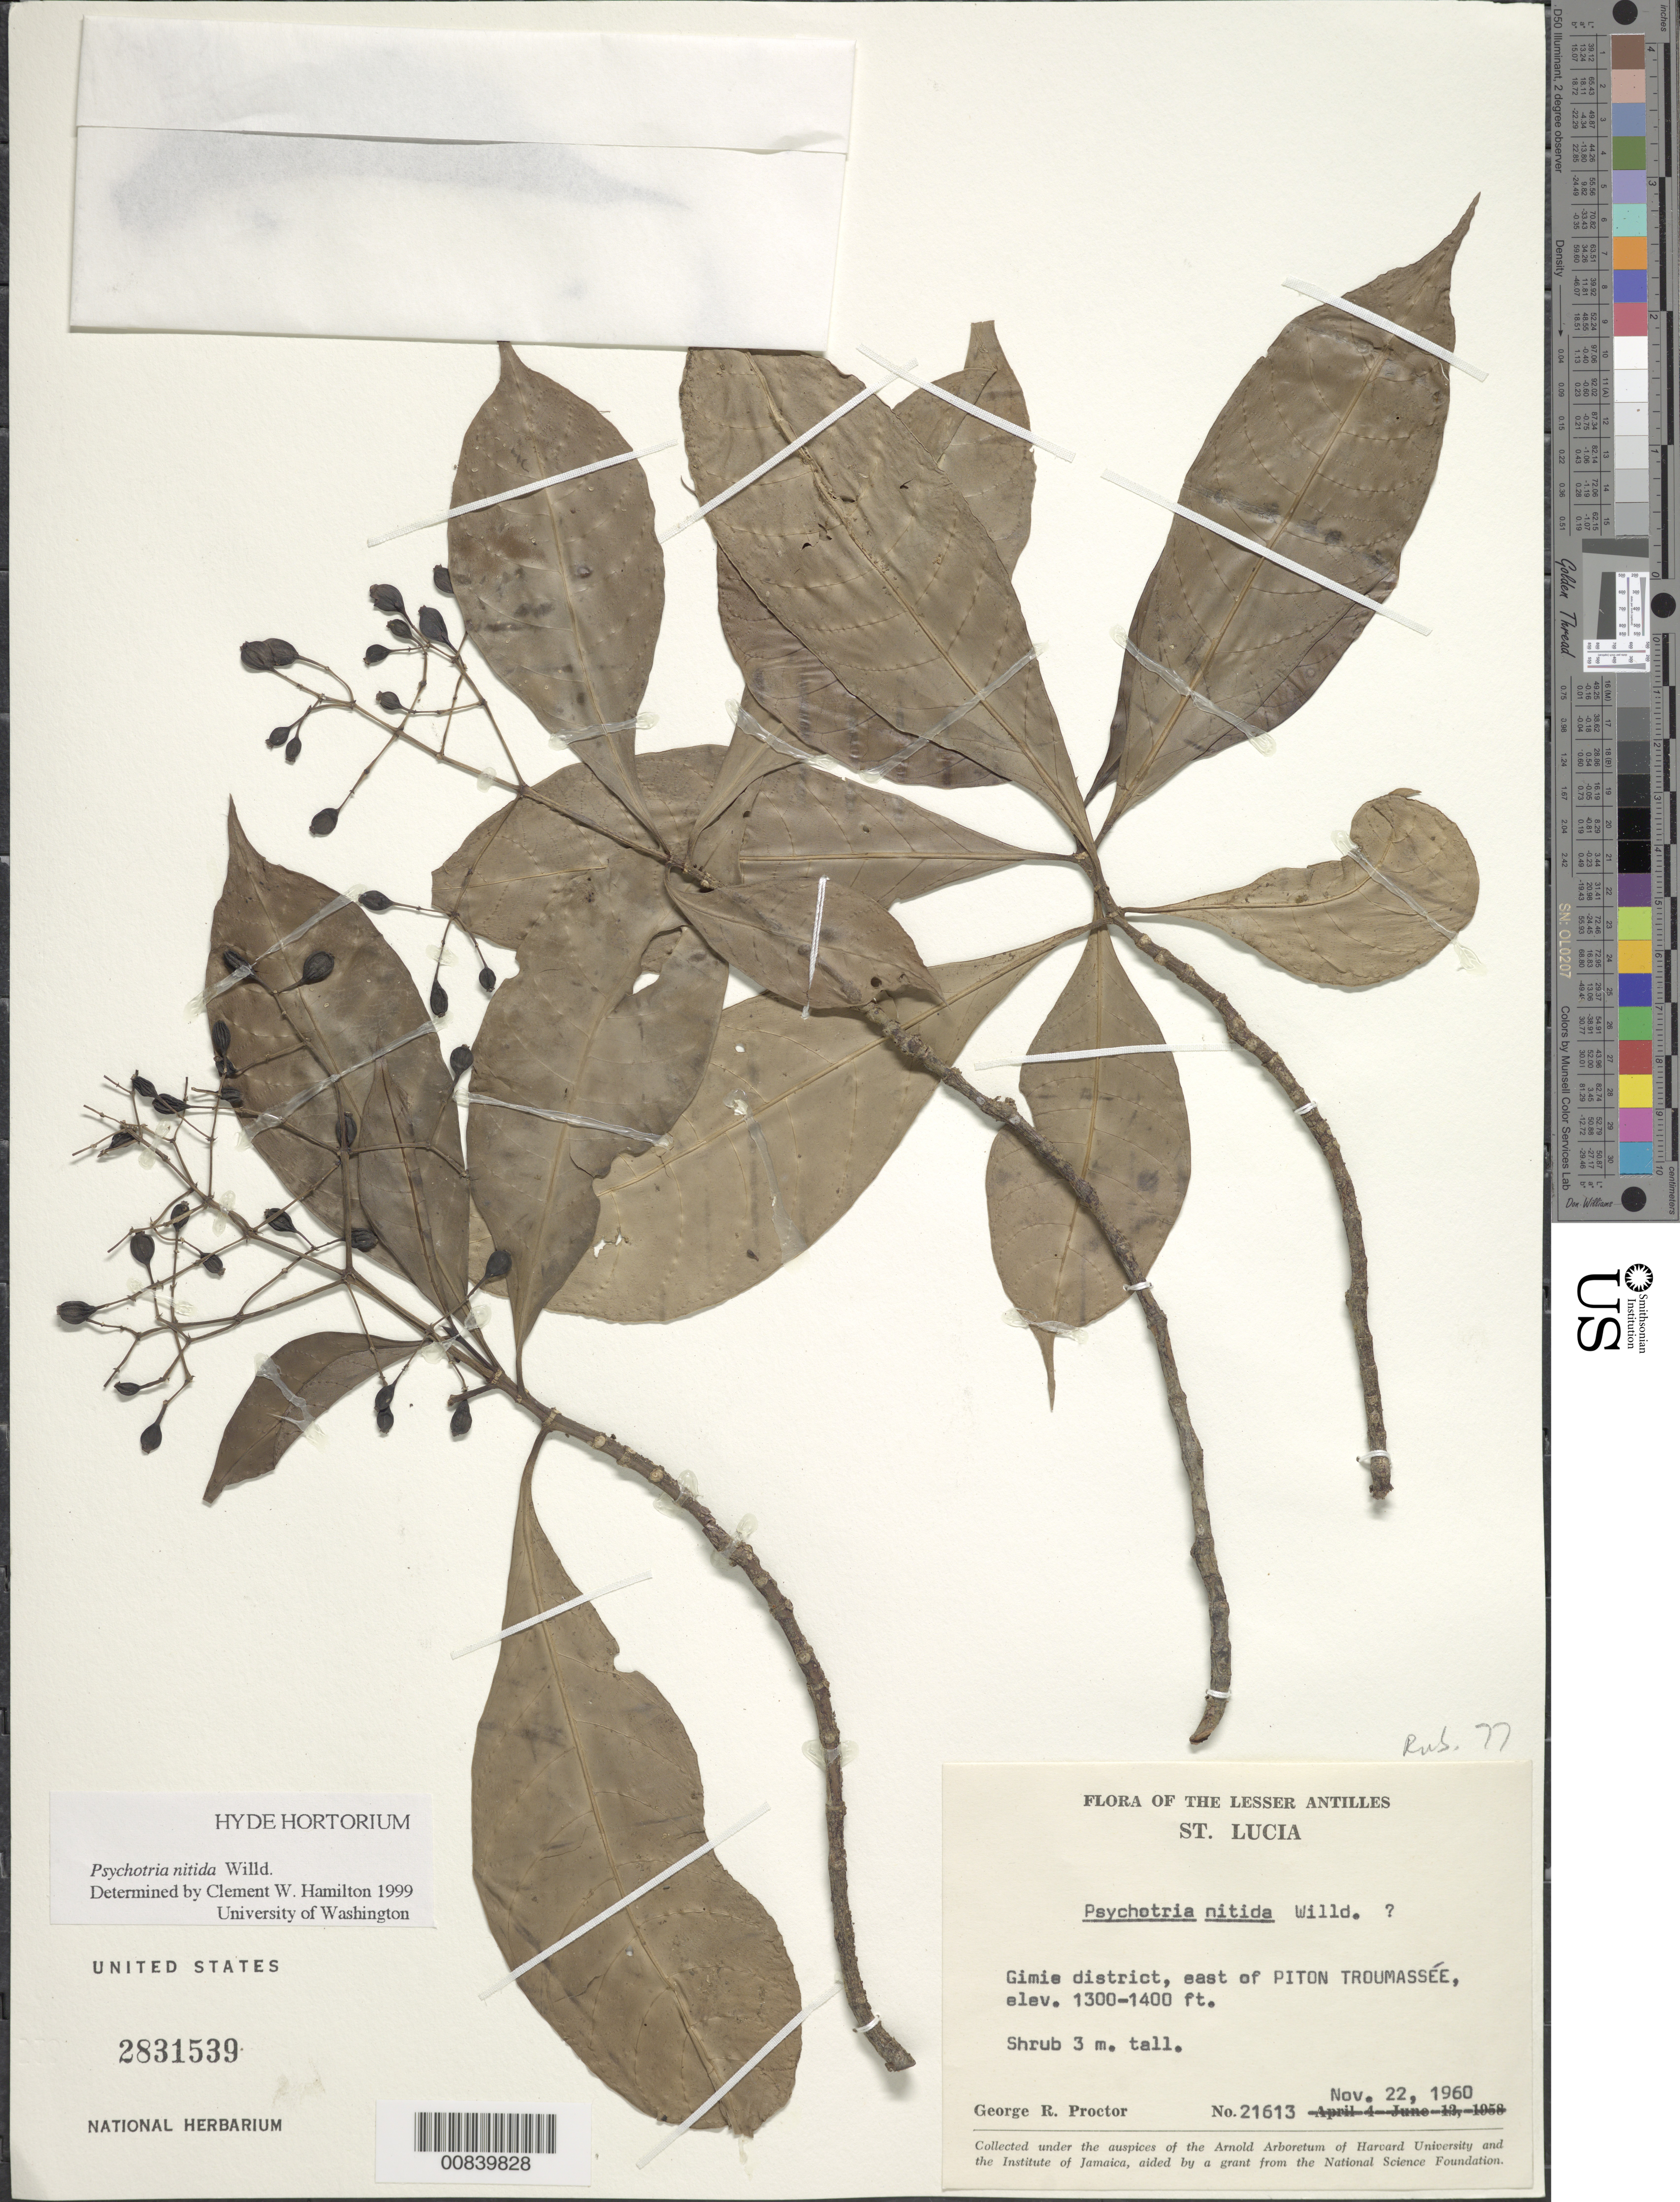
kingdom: Plantae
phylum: Tracheophyta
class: Magnoliopsida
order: Gentianales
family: Rubiaceae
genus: Psychotria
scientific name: Psychotria mapourioides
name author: DC.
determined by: Hamilton, C. W.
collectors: G. R. Proctor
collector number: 21613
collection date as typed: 22 Nov 1960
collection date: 1960-11-22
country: St. Lucia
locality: Gimie district, east of Piton Troumassée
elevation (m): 396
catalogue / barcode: US 2831539